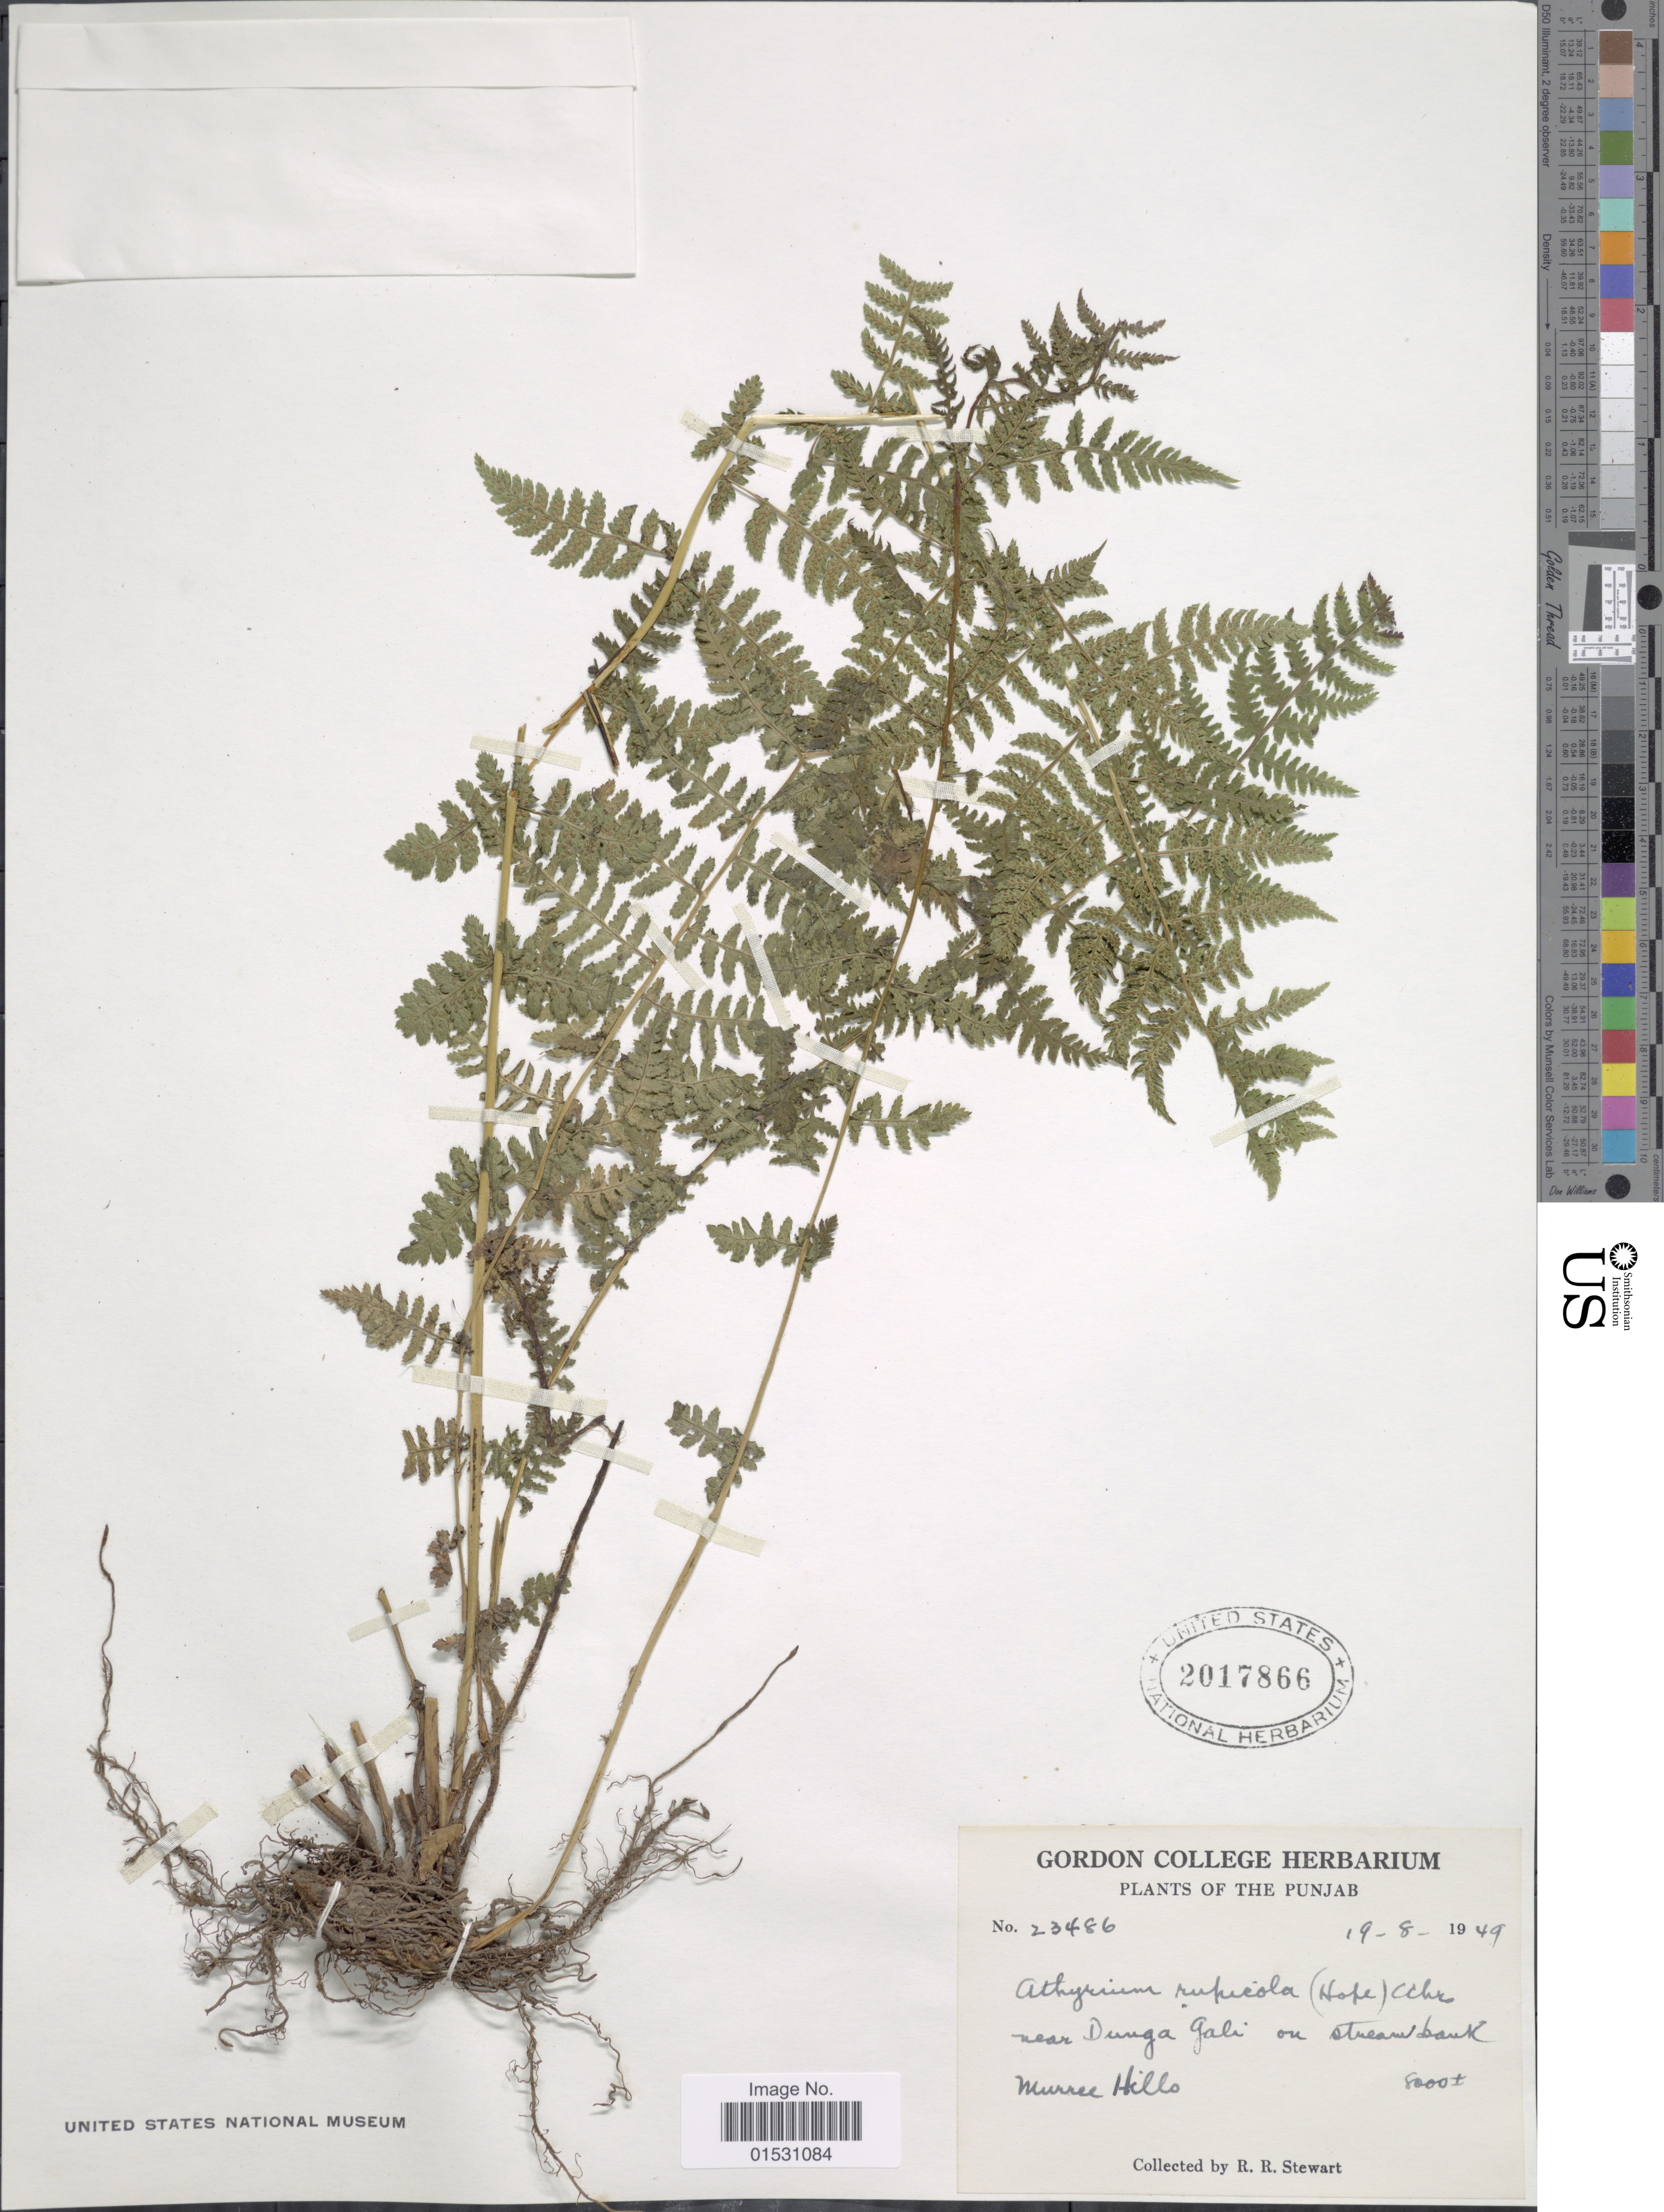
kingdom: Plantae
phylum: Tracheophyta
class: Polypodiopsida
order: Polypodiales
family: Athyriaceae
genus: Athyrium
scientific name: Athyrium rupicola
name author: (C. Hope) C. Chr.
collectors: R. R. Stewart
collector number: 23486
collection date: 1949-08-19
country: Pakistan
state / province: Khyber Pakhtunkhwa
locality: The Punjab. Near Dunga Gali on stream bank. Murree Hills.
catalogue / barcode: US 2017866